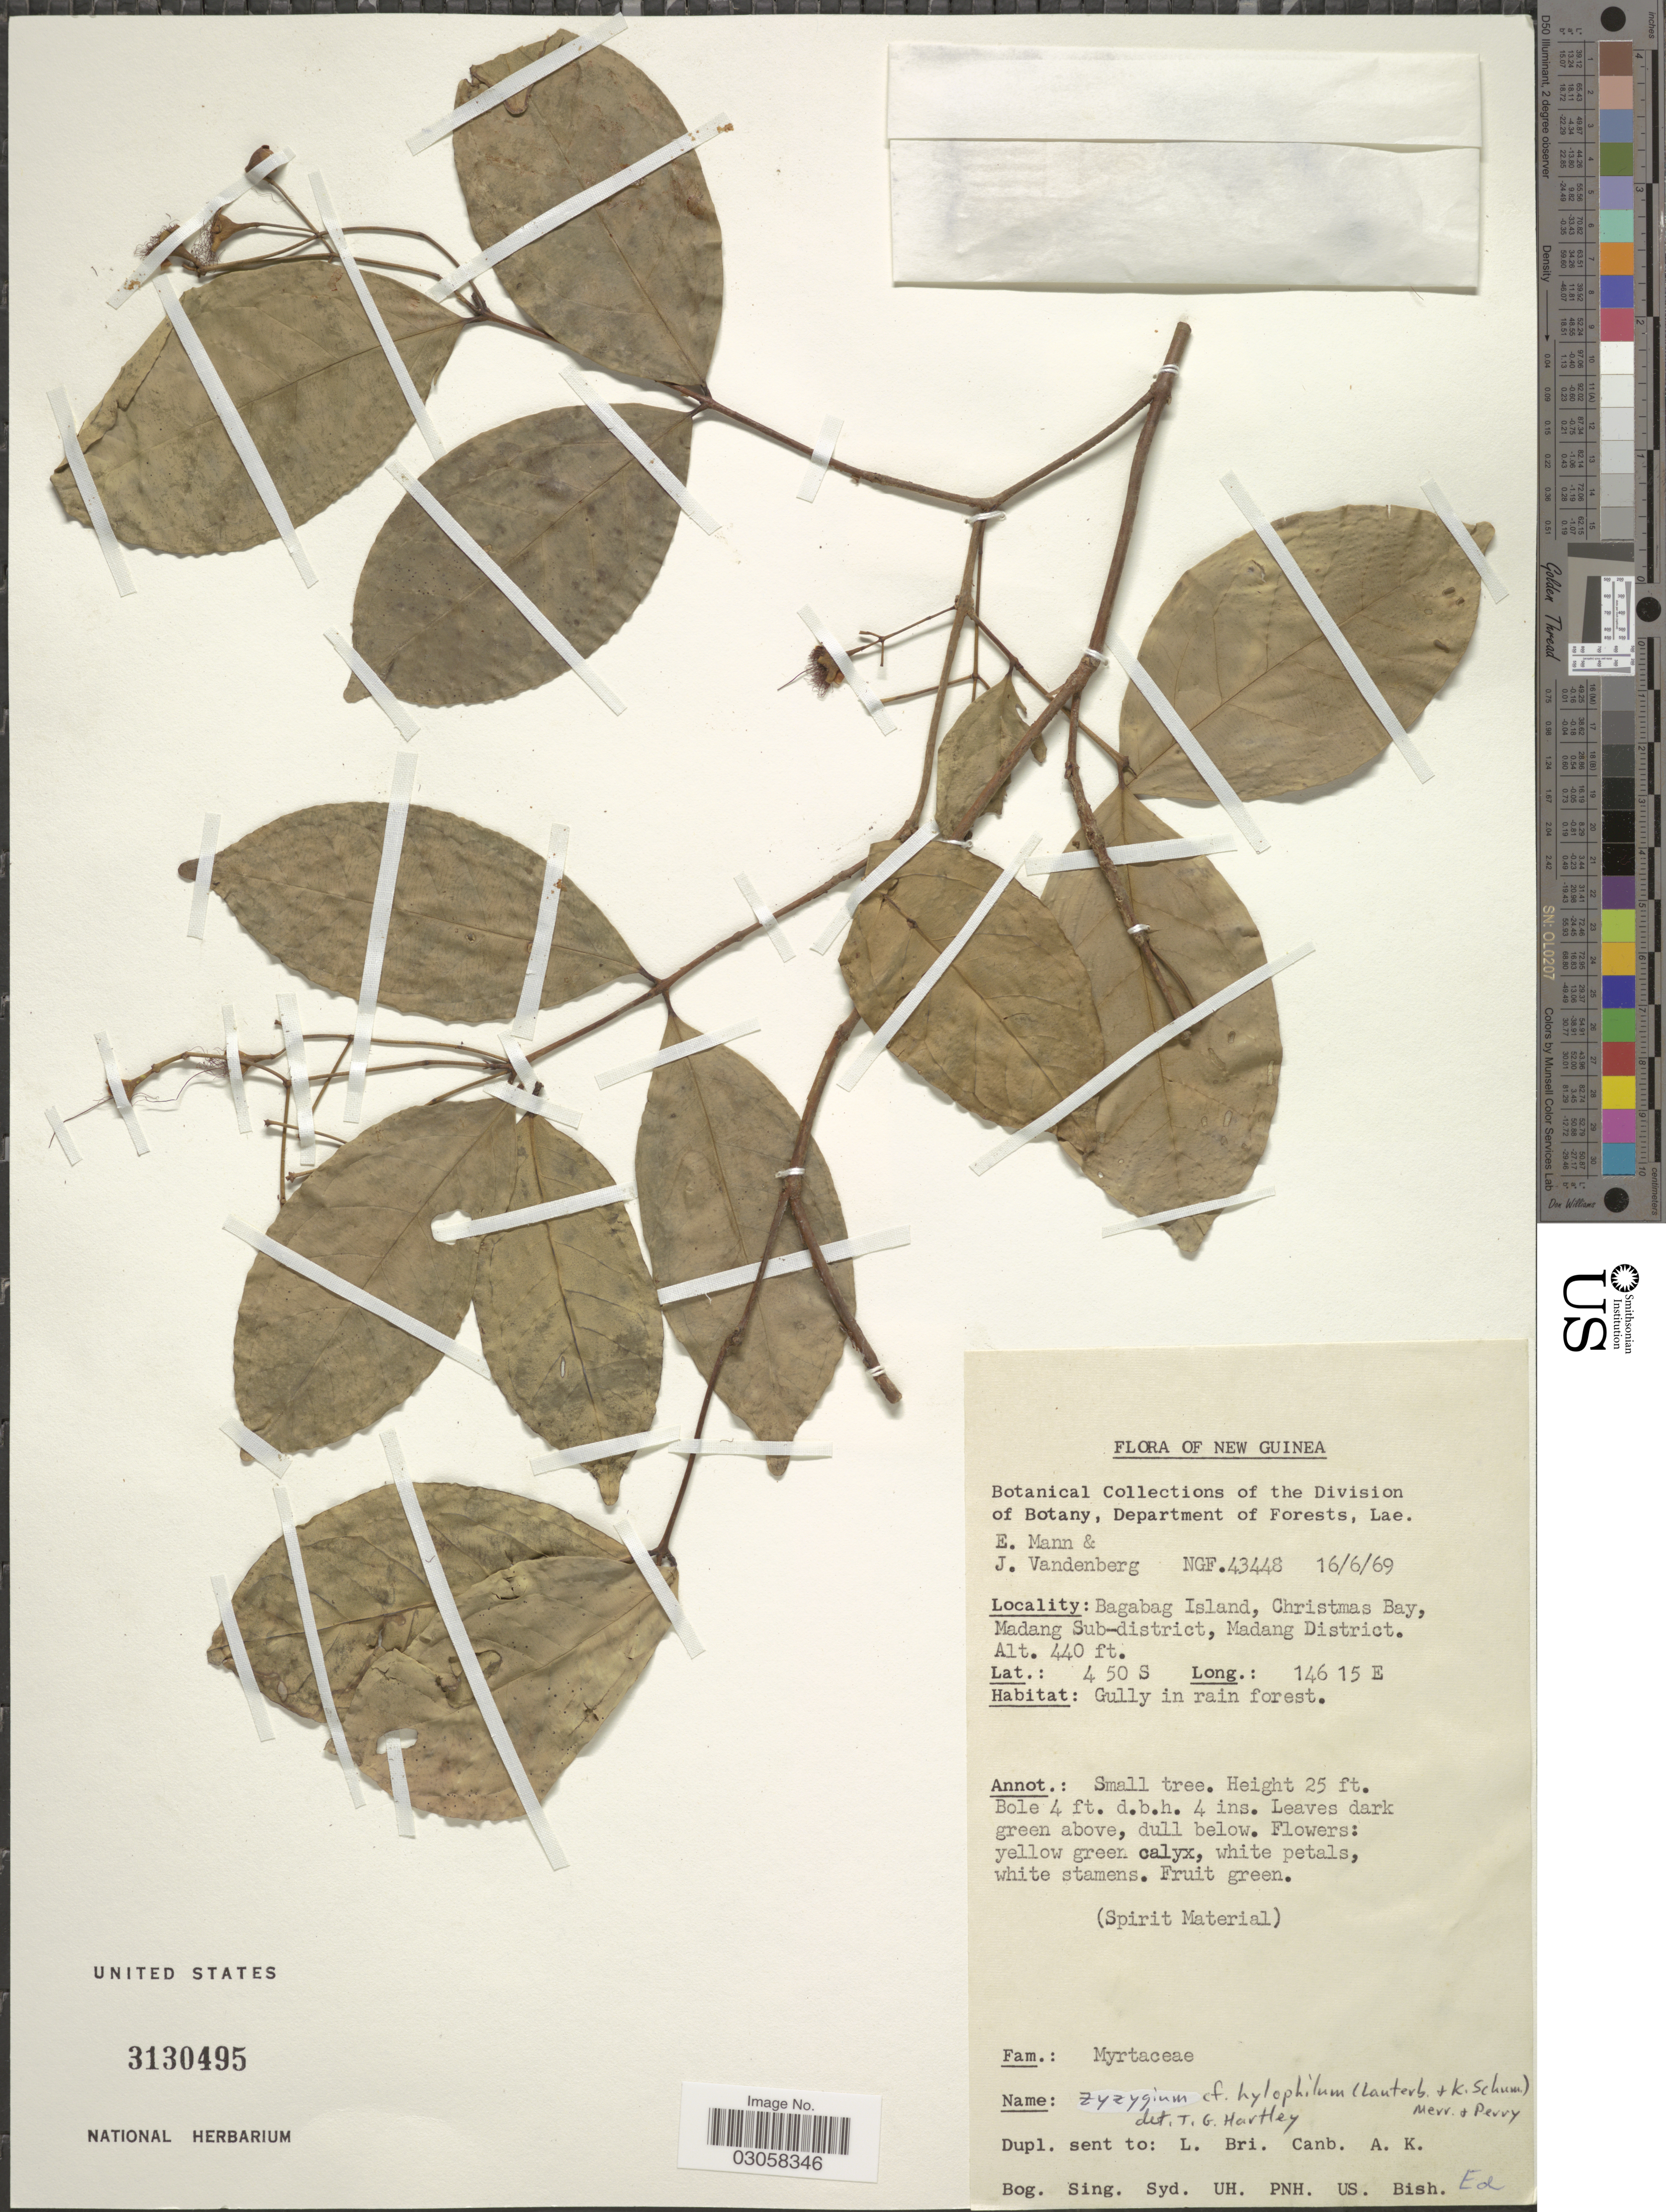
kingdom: Plantae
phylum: Tracheophyta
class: Magnoliopsida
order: Myrtales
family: Myrtaceae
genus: Syzygium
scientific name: Syzygium hylophilum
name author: (Lauterb. & K. Schum.) Merr. & L.M. Perry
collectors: E. Mann & J. Vandenberg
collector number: NGF.43448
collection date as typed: Transcribed d/m/y: 16/6/69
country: Papua New Guinea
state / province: Madang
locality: New Guinea. Bagabab Island, Christmas Bay, Madang Sub-district, Madang District.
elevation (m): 134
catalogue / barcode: US 3130495